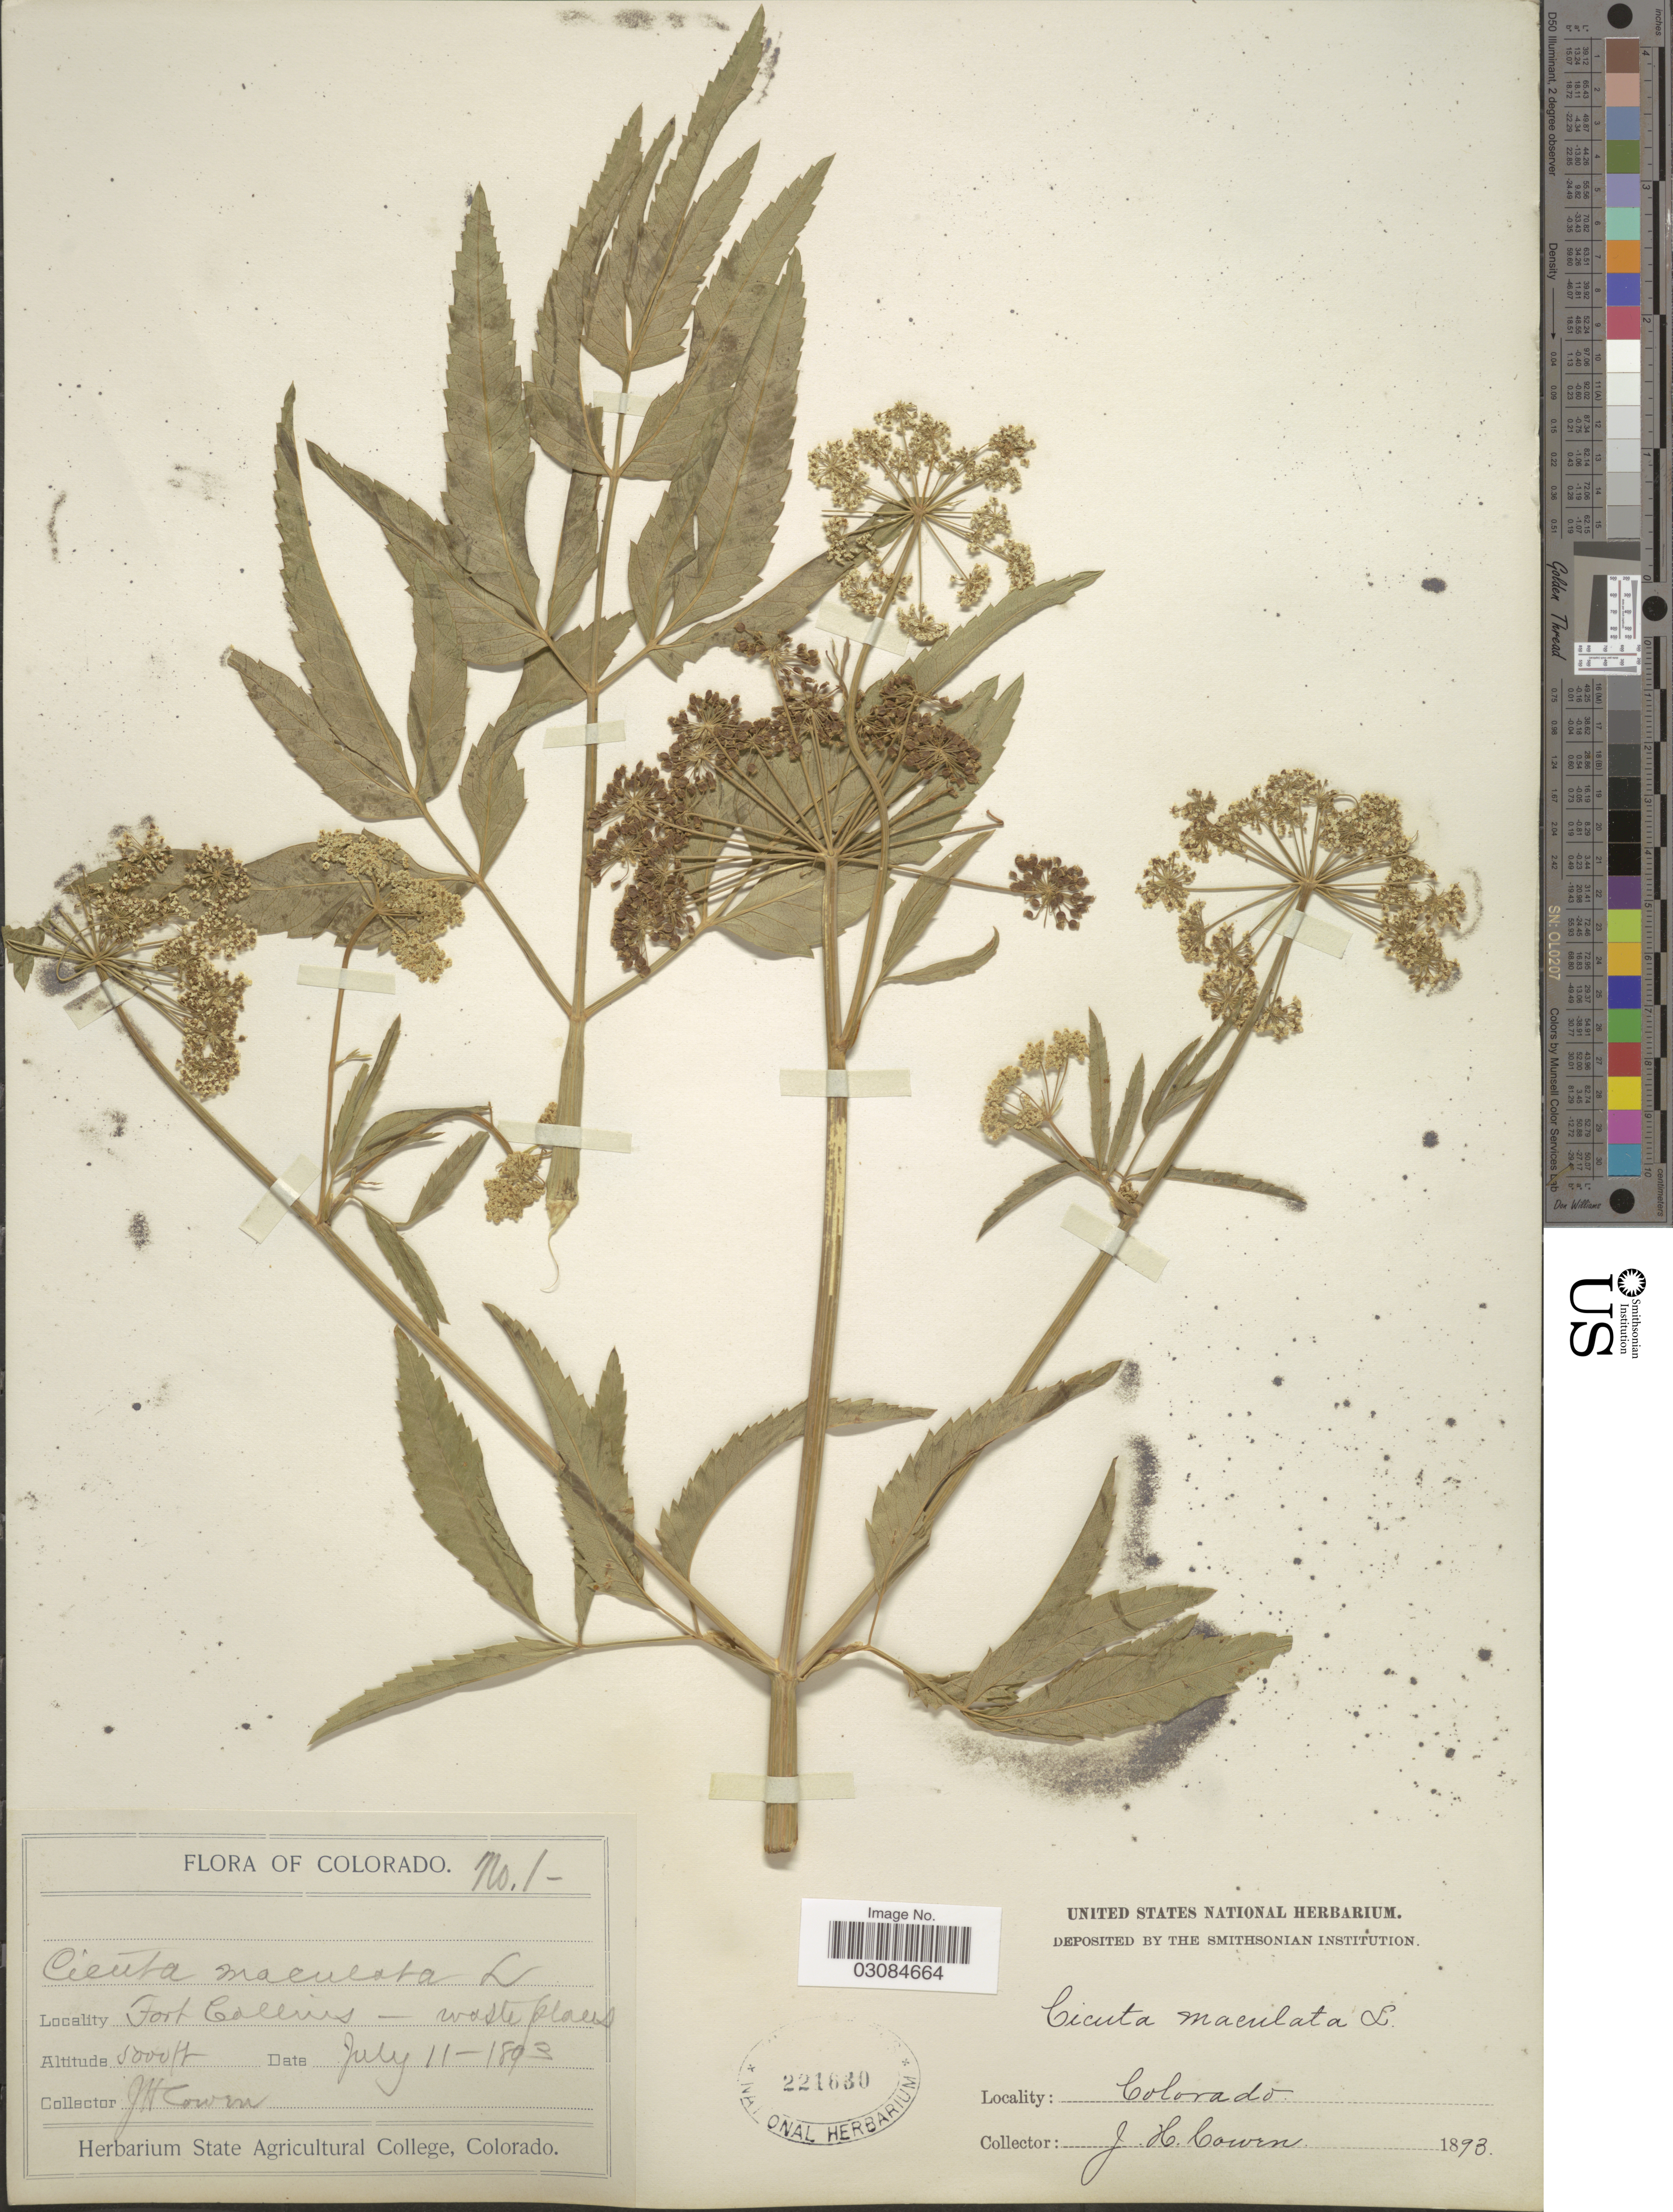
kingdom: Plantae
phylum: Tracheophyta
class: Magnoliopsida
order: Apiales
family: Apiaceae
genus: Cicuta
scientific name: Cicuta occidentalis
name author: Greene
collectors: J. H. Cowen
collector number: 1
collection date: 1893-07-11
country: United States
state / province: Colorado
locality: Fort Collins.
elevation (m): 1524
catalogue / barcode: US 221630